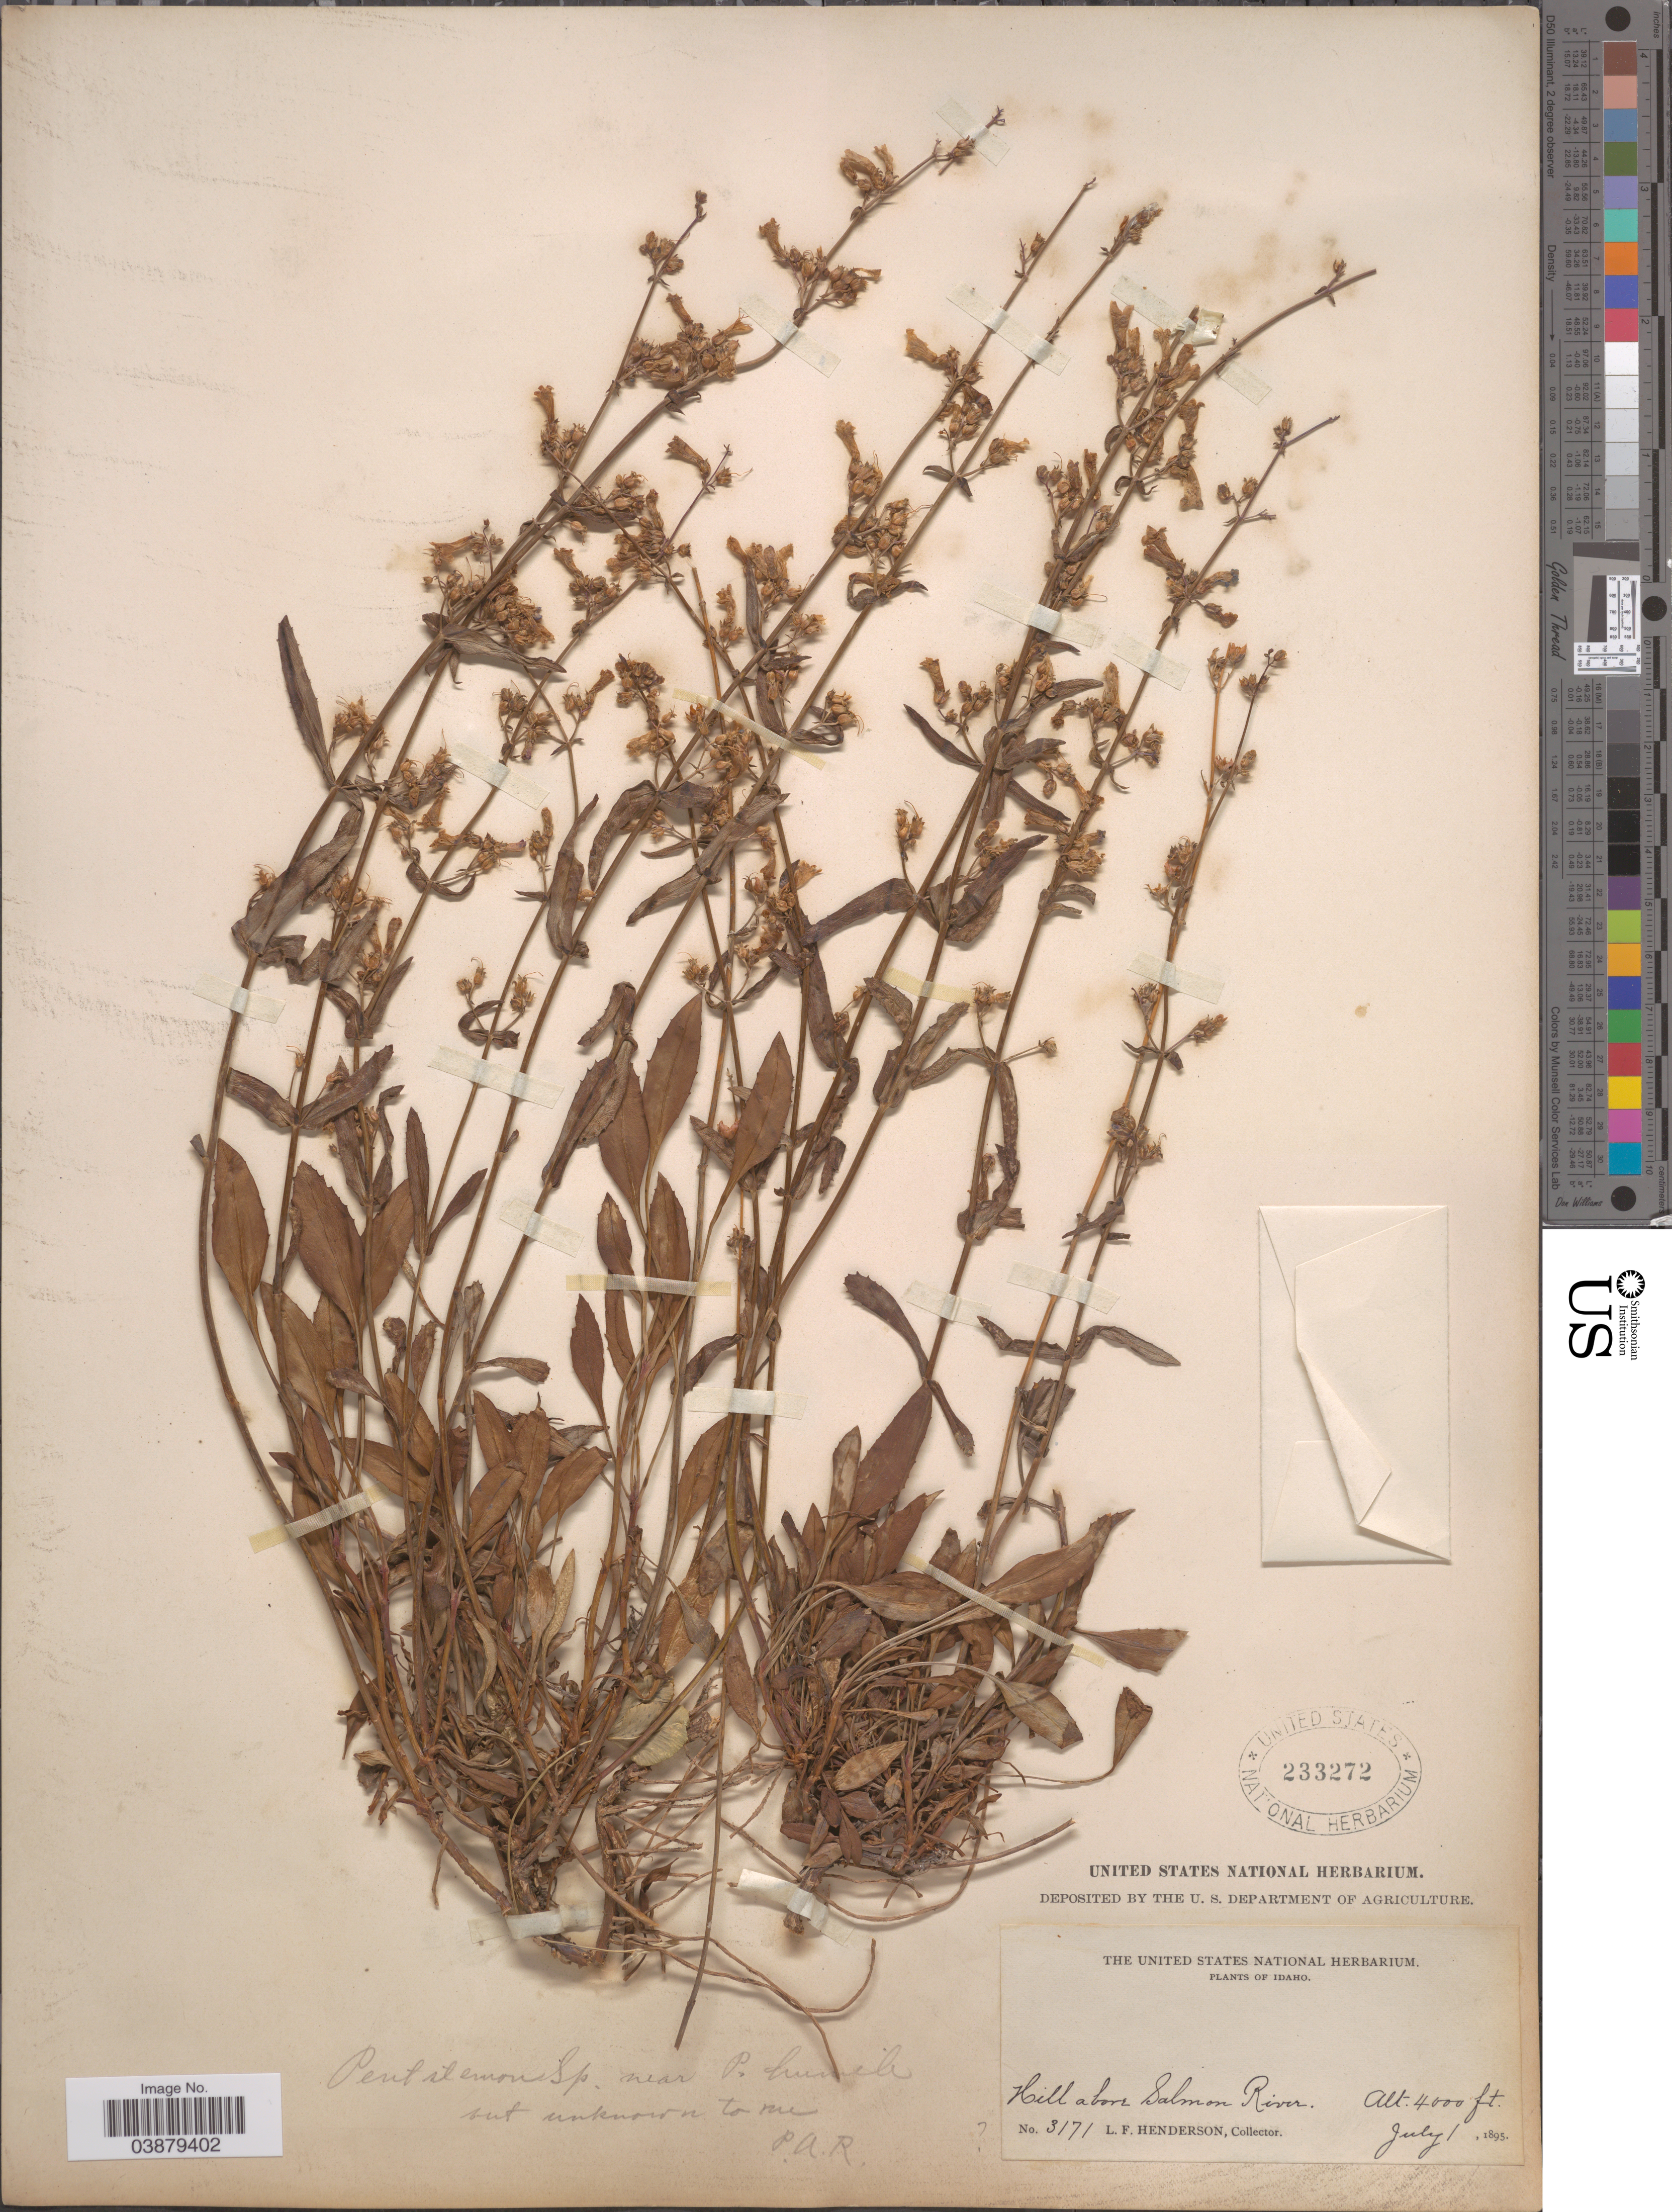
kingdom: Plantae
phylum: Tracheophyta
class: Magnoliopsida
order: Lamiales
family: Plantaginaceae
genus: Penstemon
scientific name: Penstemon sp.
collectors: L. Henderson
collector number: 3171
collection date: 1895-07-01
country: United States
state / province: Idaho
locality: Hill above Salmon River.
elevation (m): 1219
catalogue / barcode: US 233272